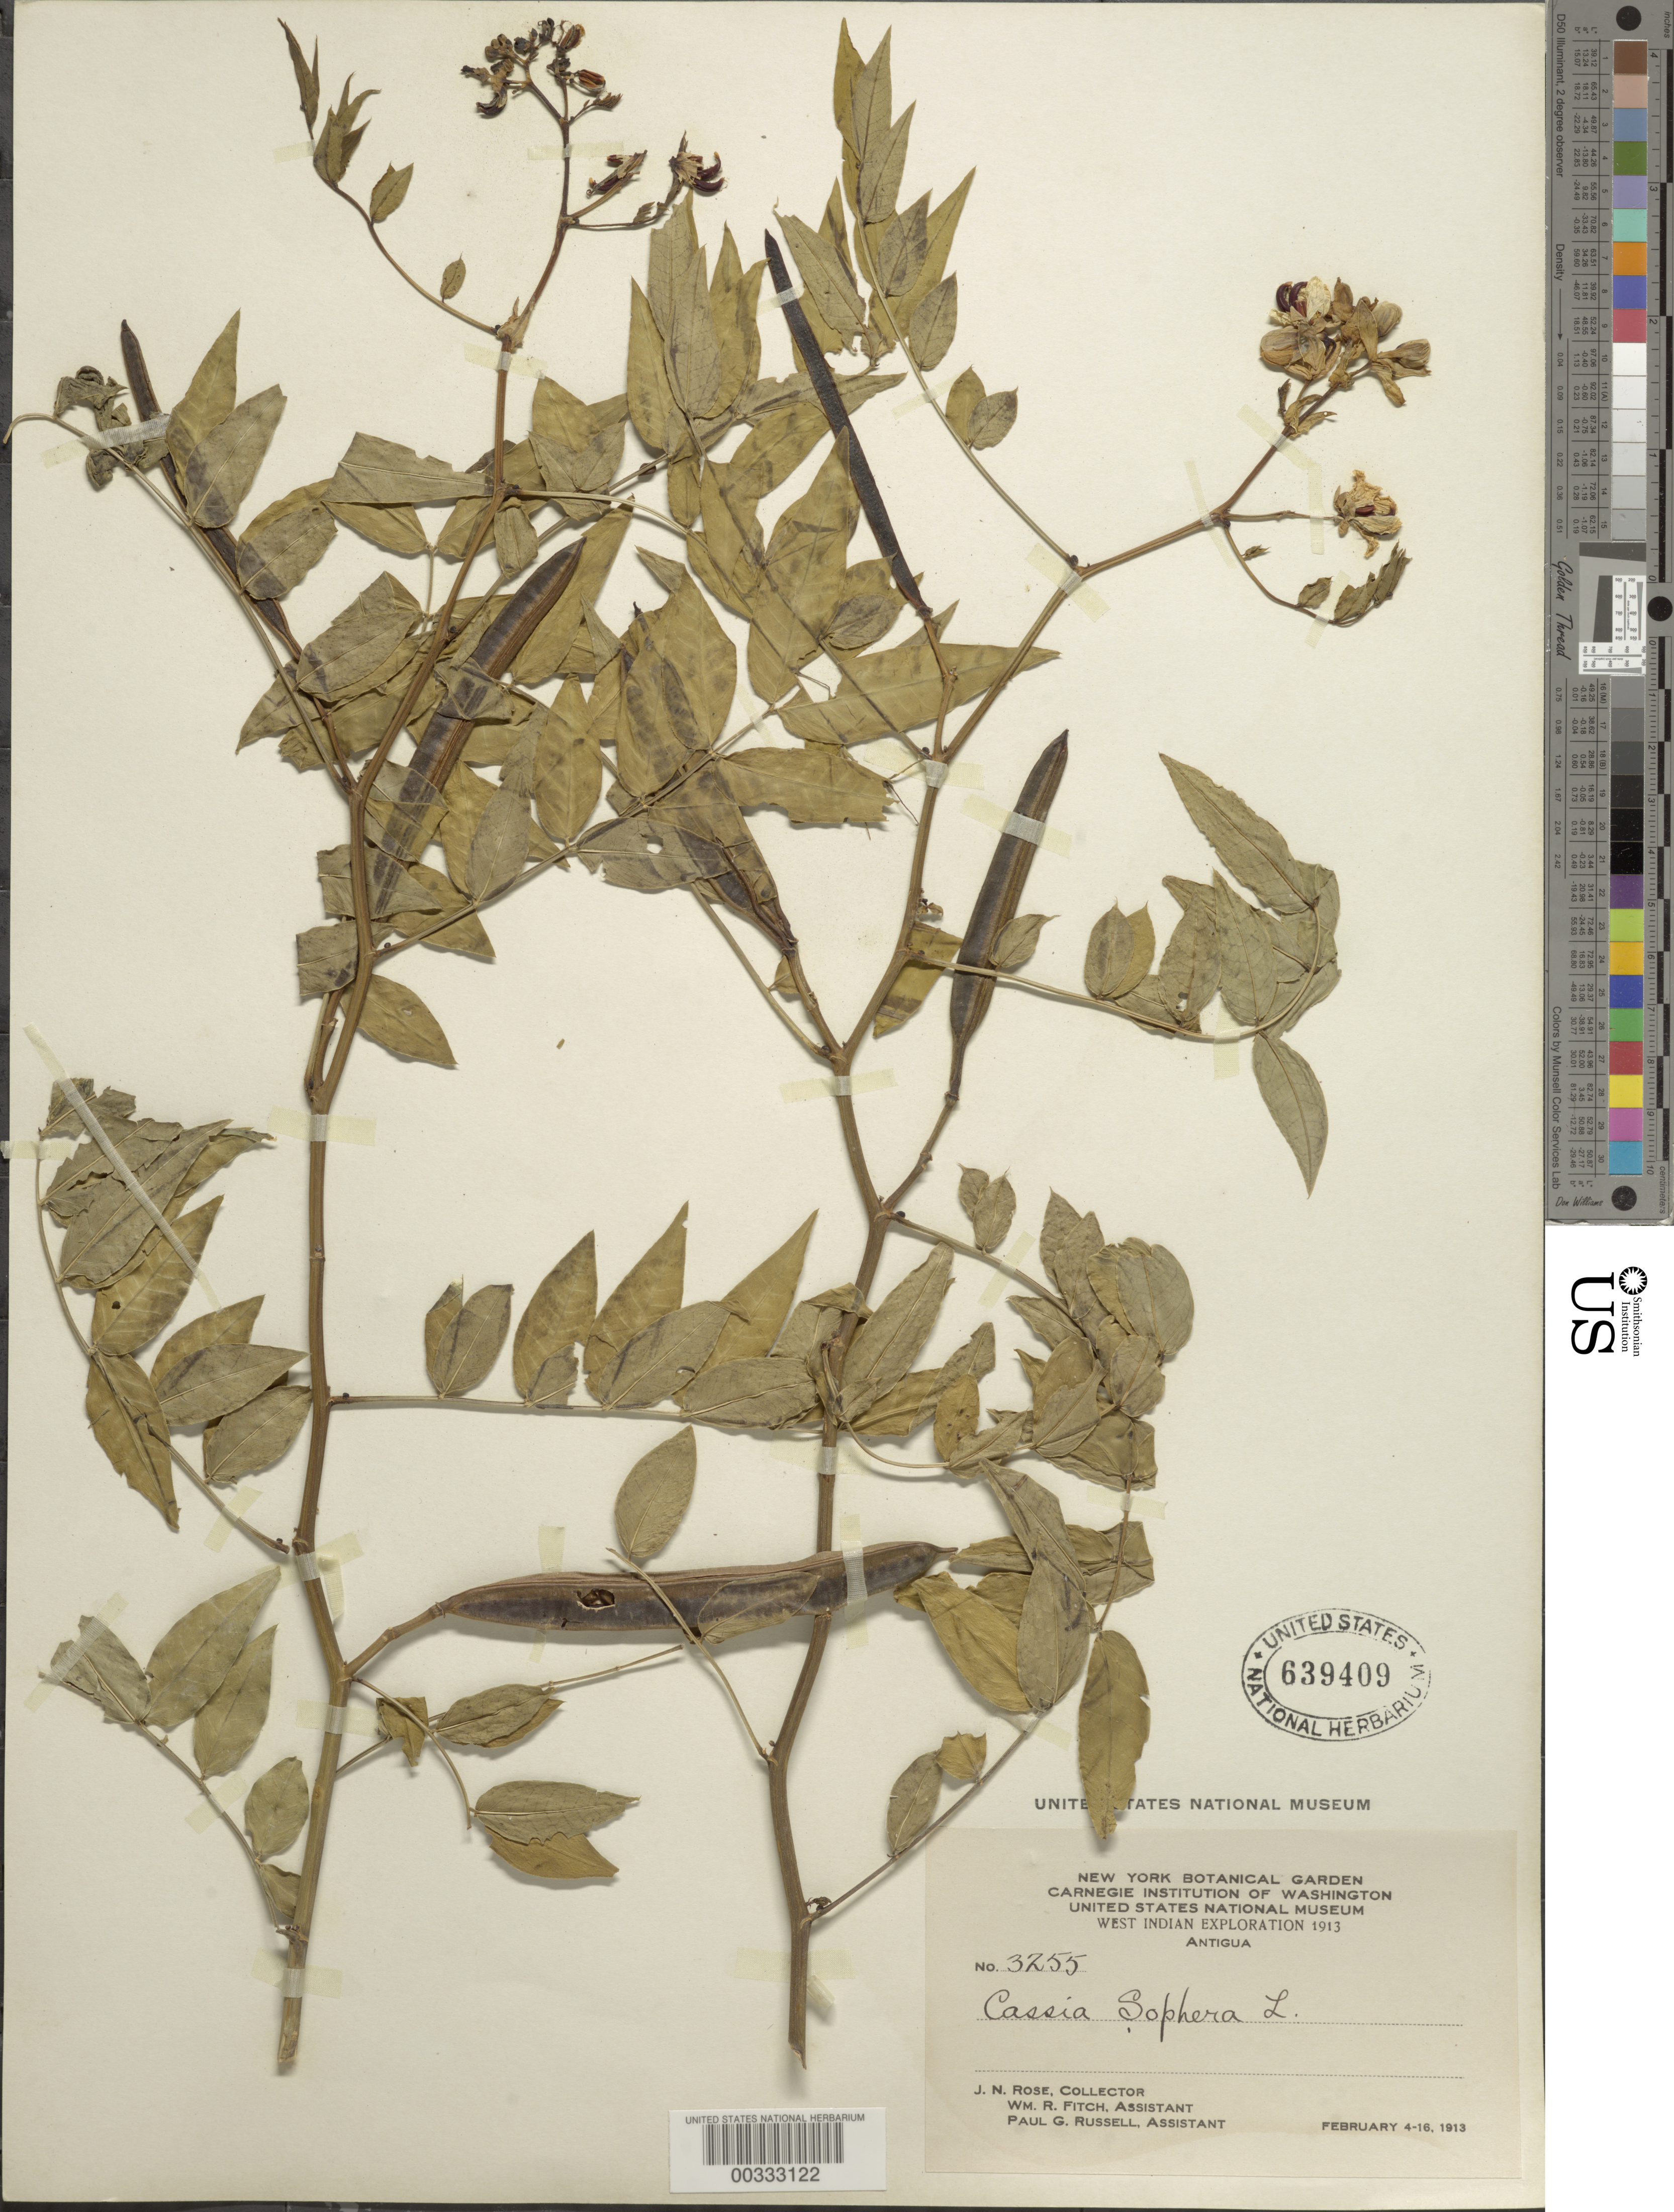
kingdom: Plantae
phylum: Tracheophyta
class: Magnoliopsida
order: Fabales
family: Fabaceae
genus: Senna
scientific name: Senna occidentalis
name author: (L.) Link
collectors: J. N. Rose, W. R. Fitch & P. G. Russell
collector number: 3255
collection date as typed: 04 Feb 1913 to 16 Feb 1913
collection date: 1913-02-04/1913-02-16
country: Antigua and Barbuda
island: Antigua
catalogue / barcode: US 639409